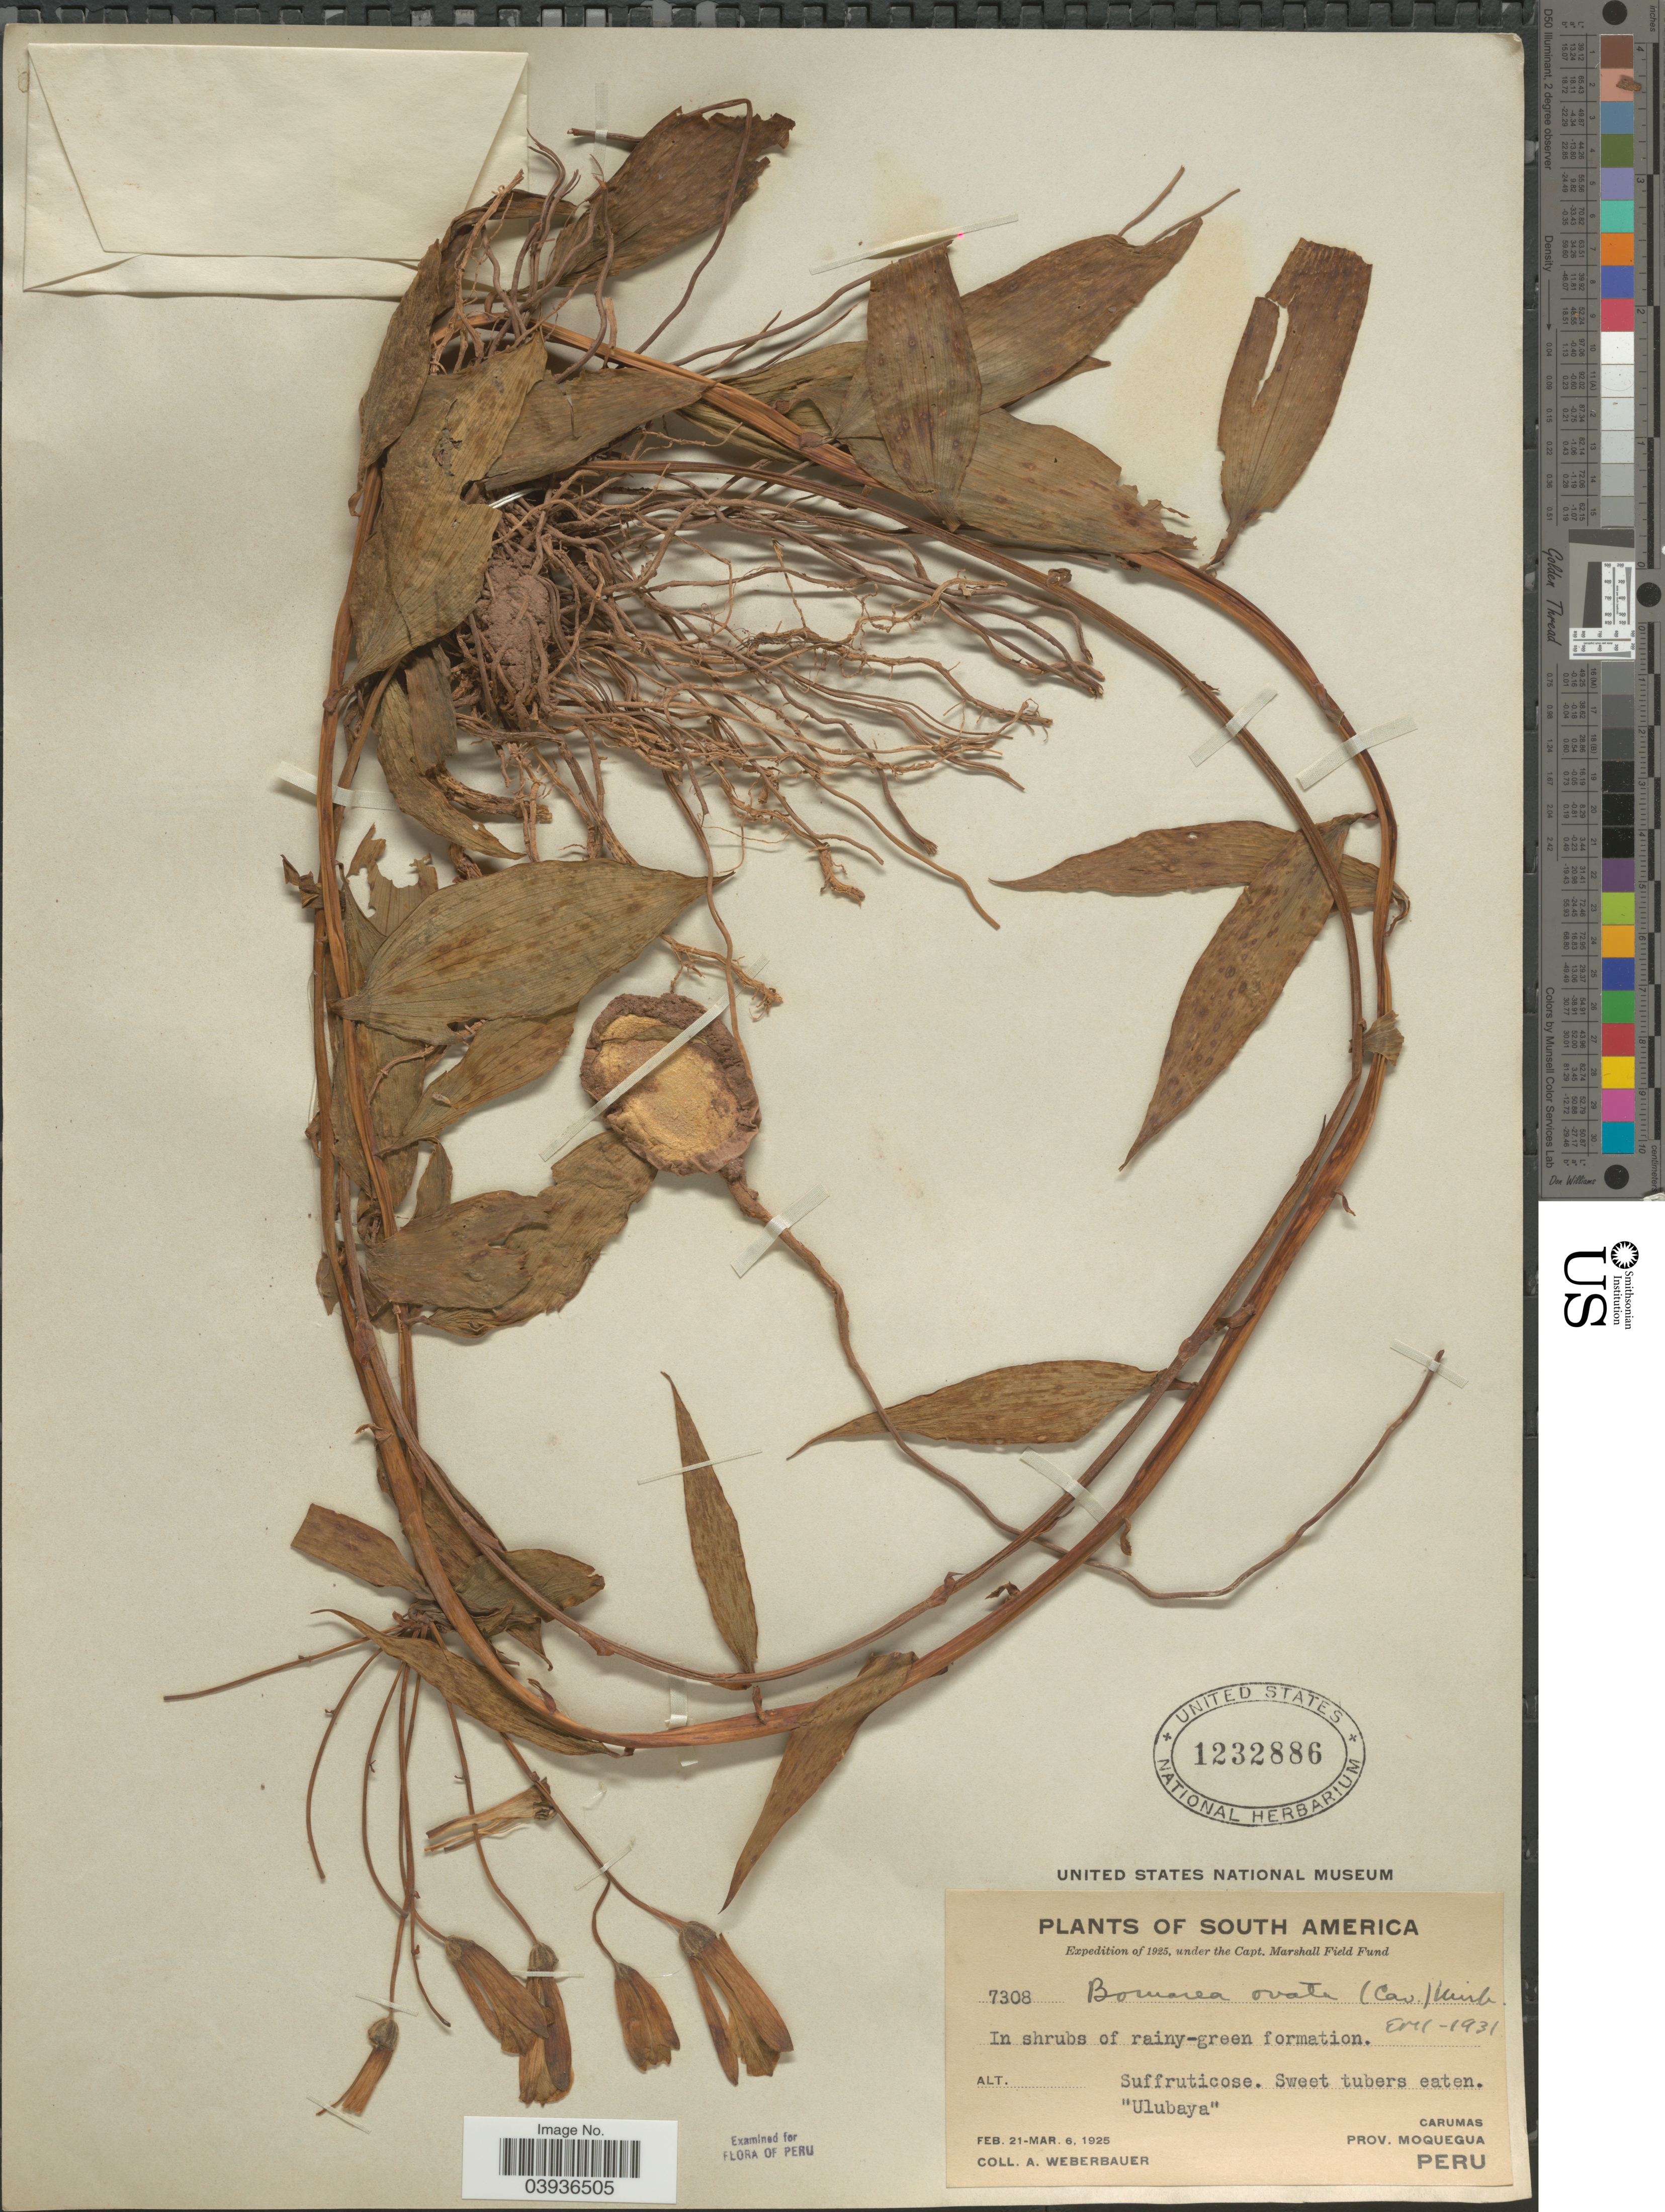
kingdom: Plantae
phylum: Tracheophyta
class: Liliopsida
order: Liliales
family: Alstroemeriaceae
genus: Bomarea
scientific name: Bomarea ovata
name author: (Cav.) Mirb.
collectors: A. Weberbauer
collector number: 7308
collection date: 1925-02-21/1925-03-06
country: Peru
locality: Carumas. Prov. Moquegua.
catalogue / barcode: US 1232886